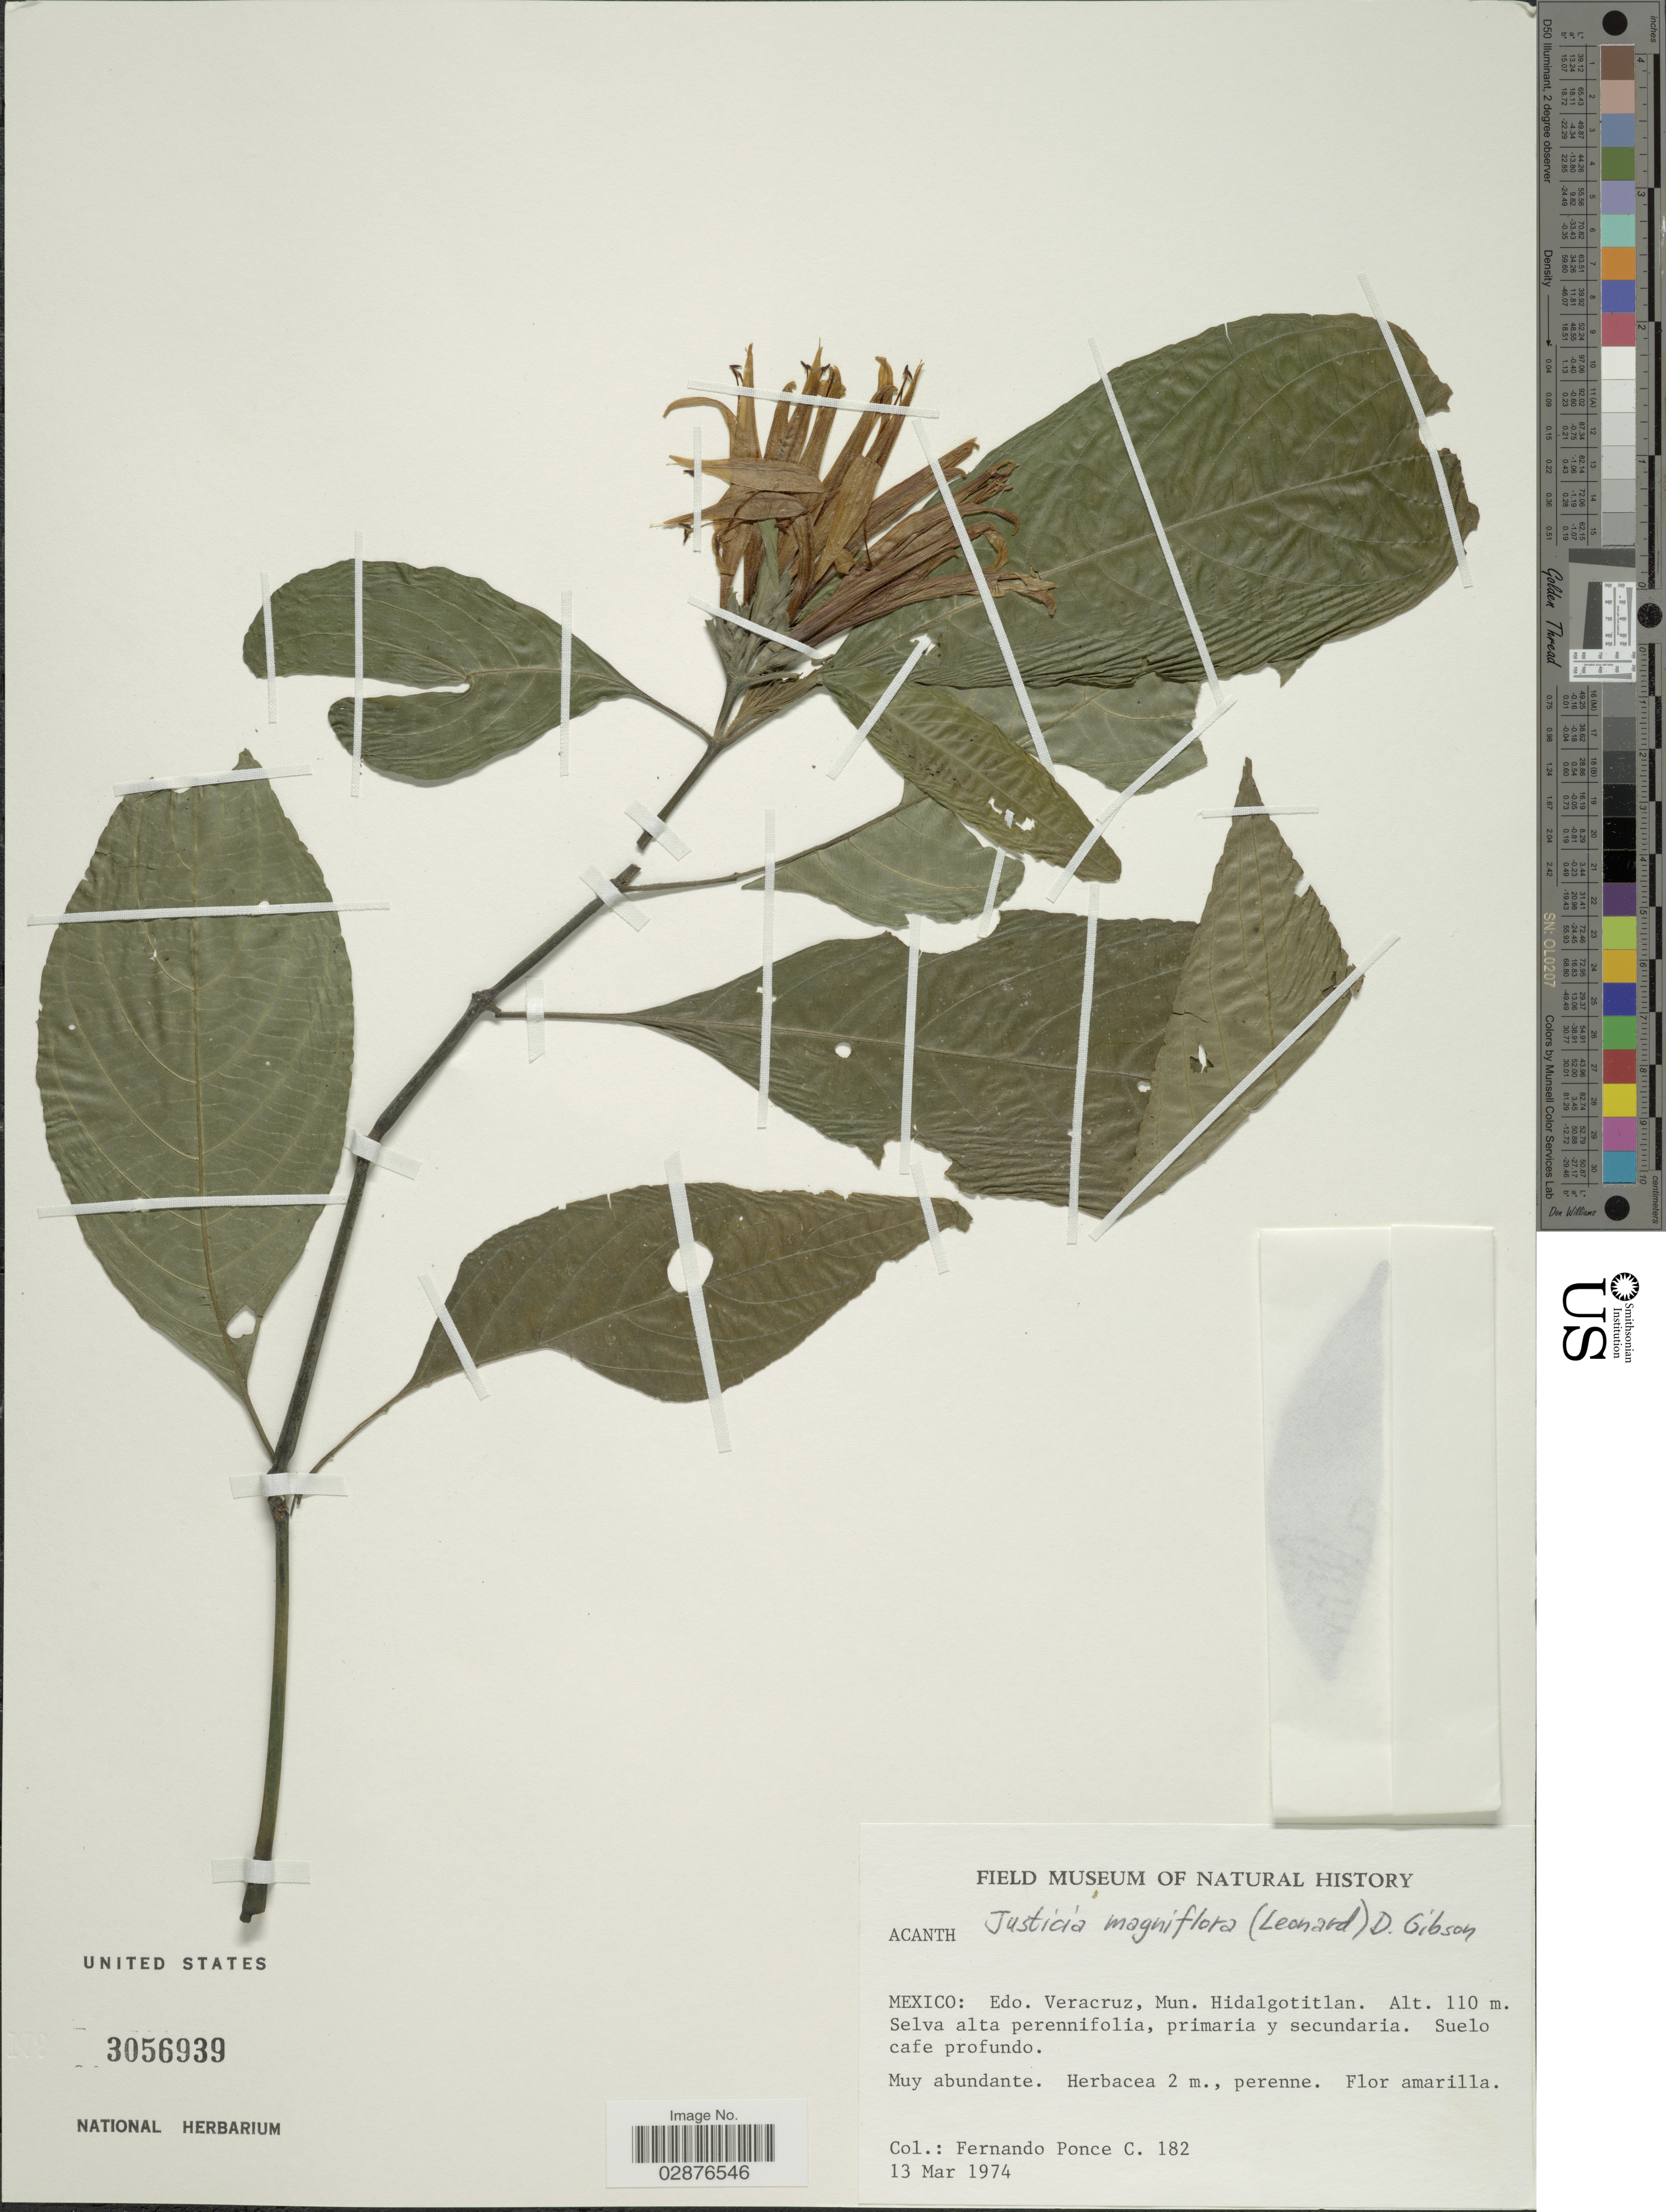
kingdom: Plantae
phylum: Tracheophyta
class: Magnoliopsida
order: Lamiales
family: Acanthaceae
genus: Justicia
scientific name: Justicia magniflora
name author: (S.F. Blake) D.N. Gibson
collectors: F. Ponce C.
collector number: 182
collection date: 1974-03-13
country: Mexico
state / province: Veracruz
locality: Edo. Veracruz, Mun. Hidalgotitlan.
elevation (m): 110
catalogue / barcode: US 3056939